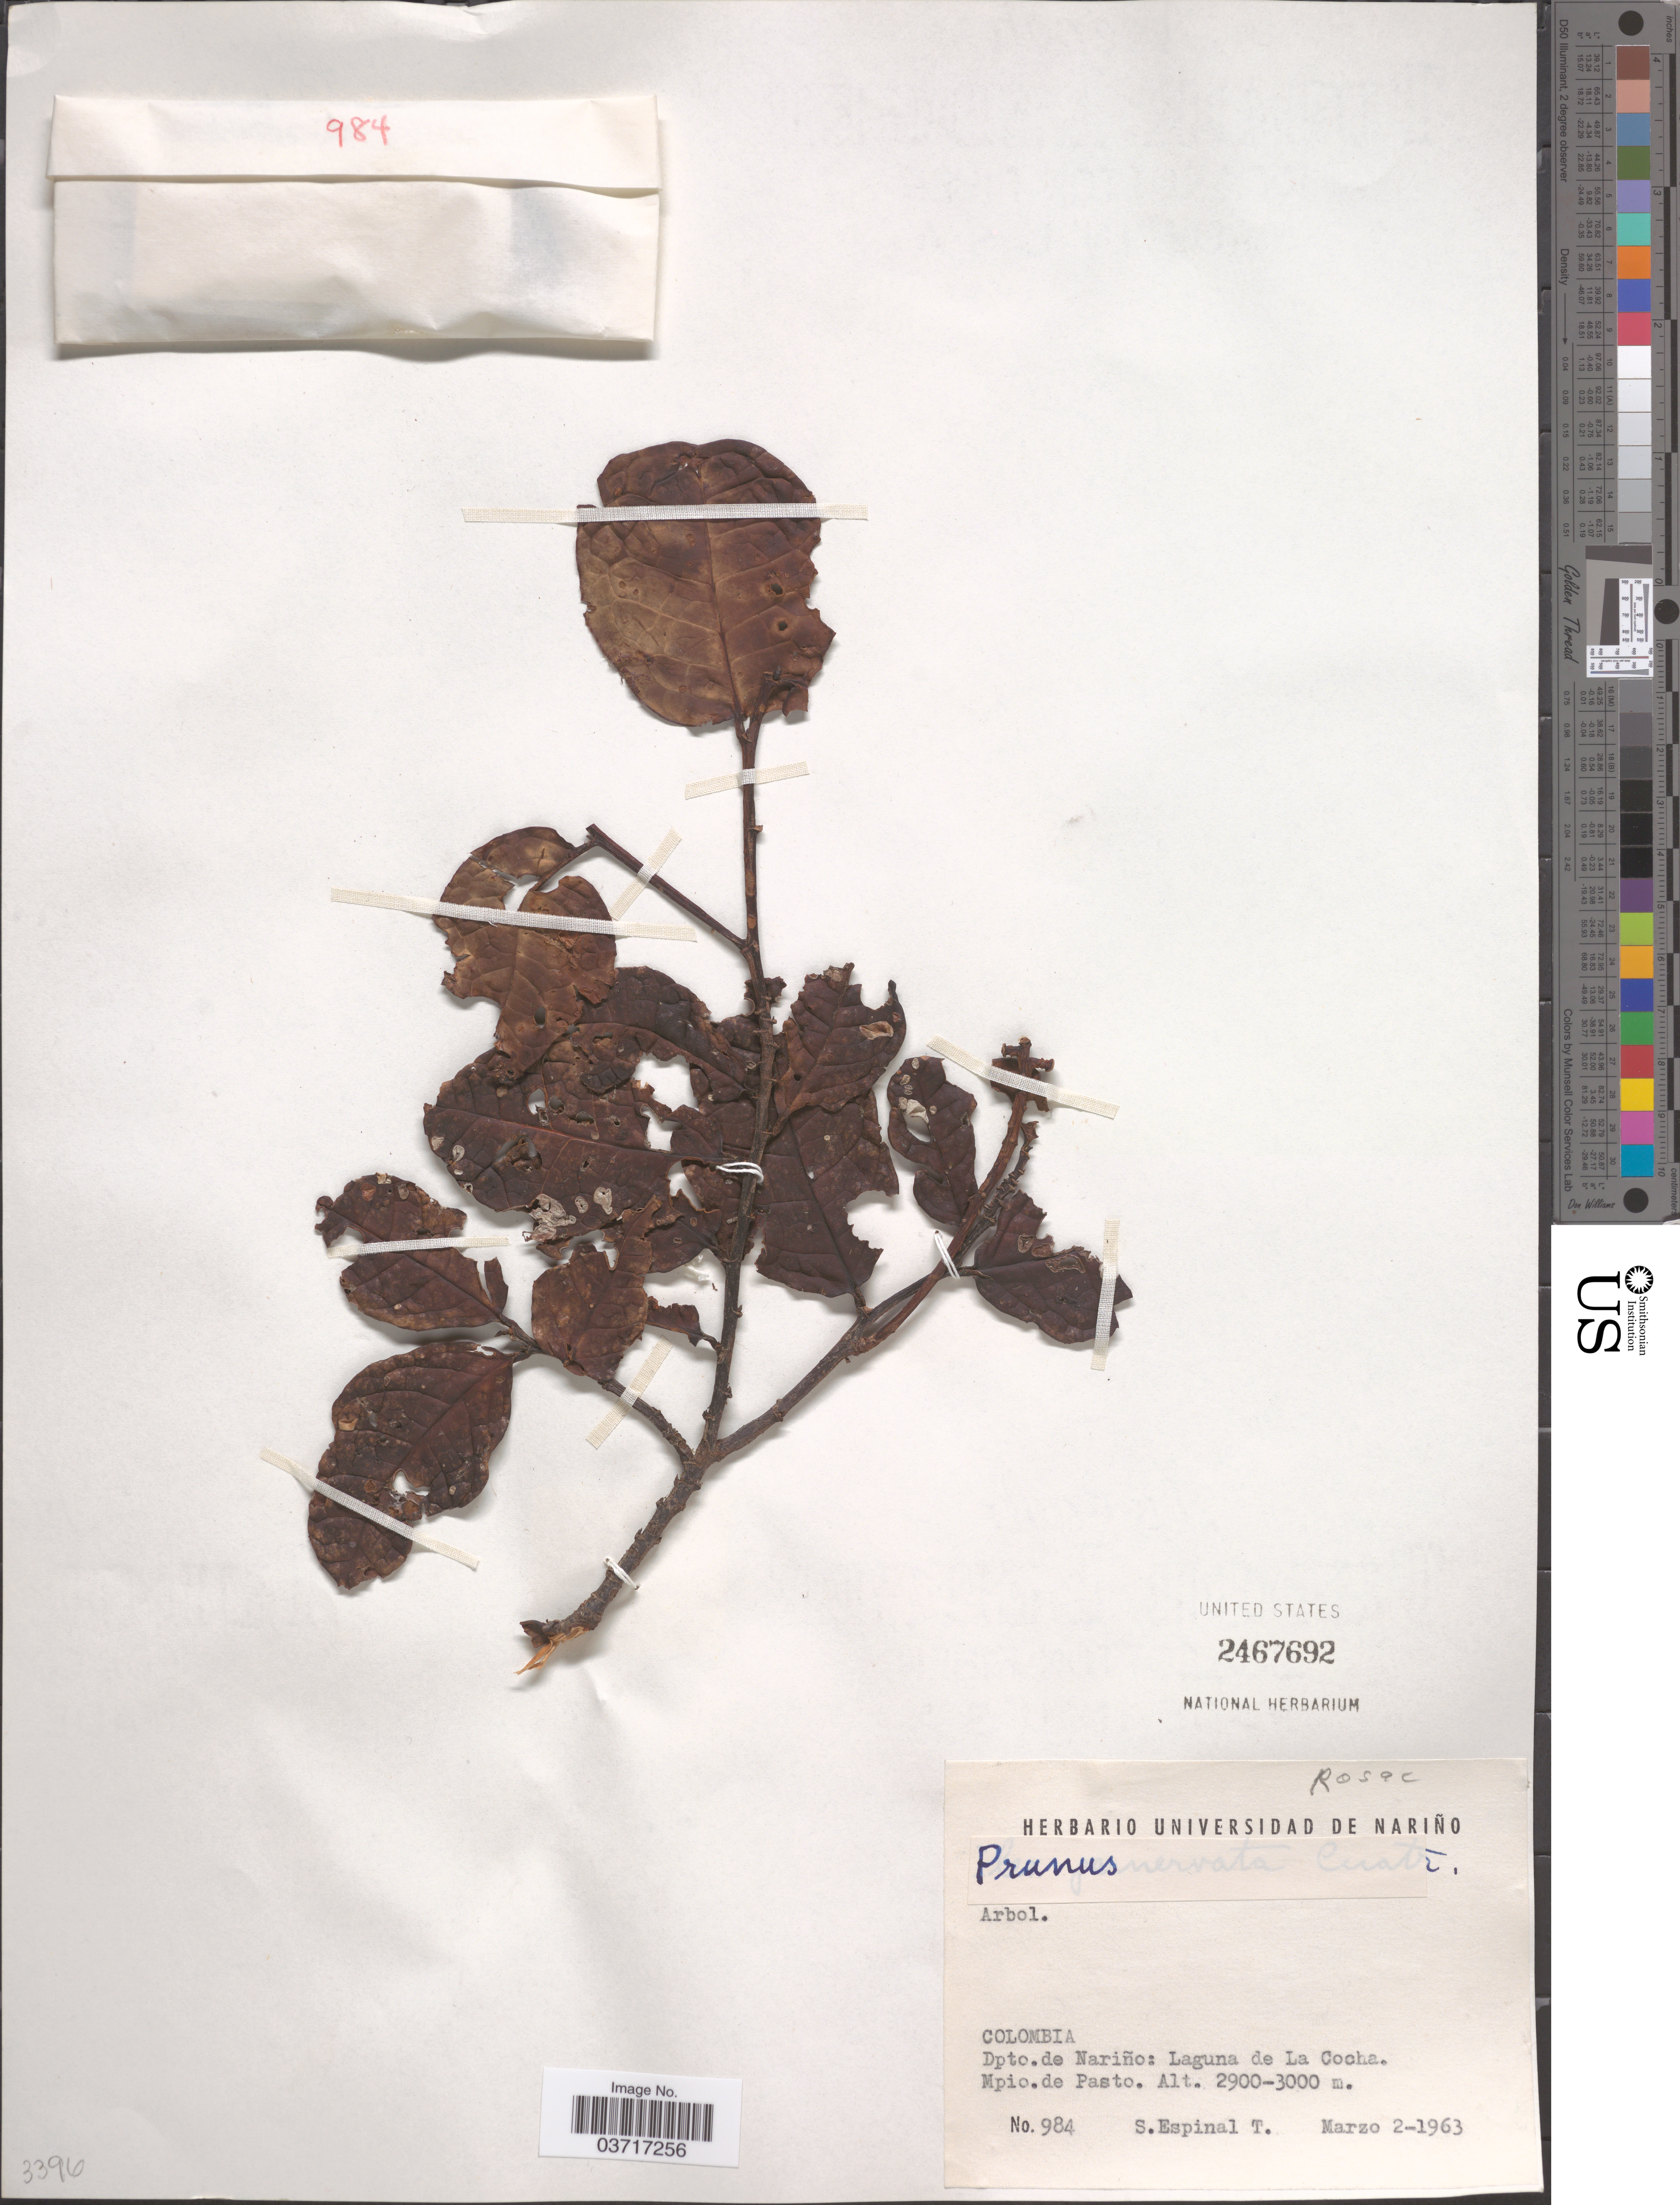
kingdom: Plantae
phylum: Tracheophyta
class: Magnoliopsida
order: Rosales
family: Rosaceae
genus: Prunus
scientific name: Prunus sp.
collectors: T. S. Espinal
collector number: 984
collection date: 1963-03-02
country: Colombia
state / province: Nariño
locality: Dpto. de Nariño: Laguna de La Cocha. Mpio. de Pasto.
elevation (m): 2900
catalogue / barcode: US 2467692